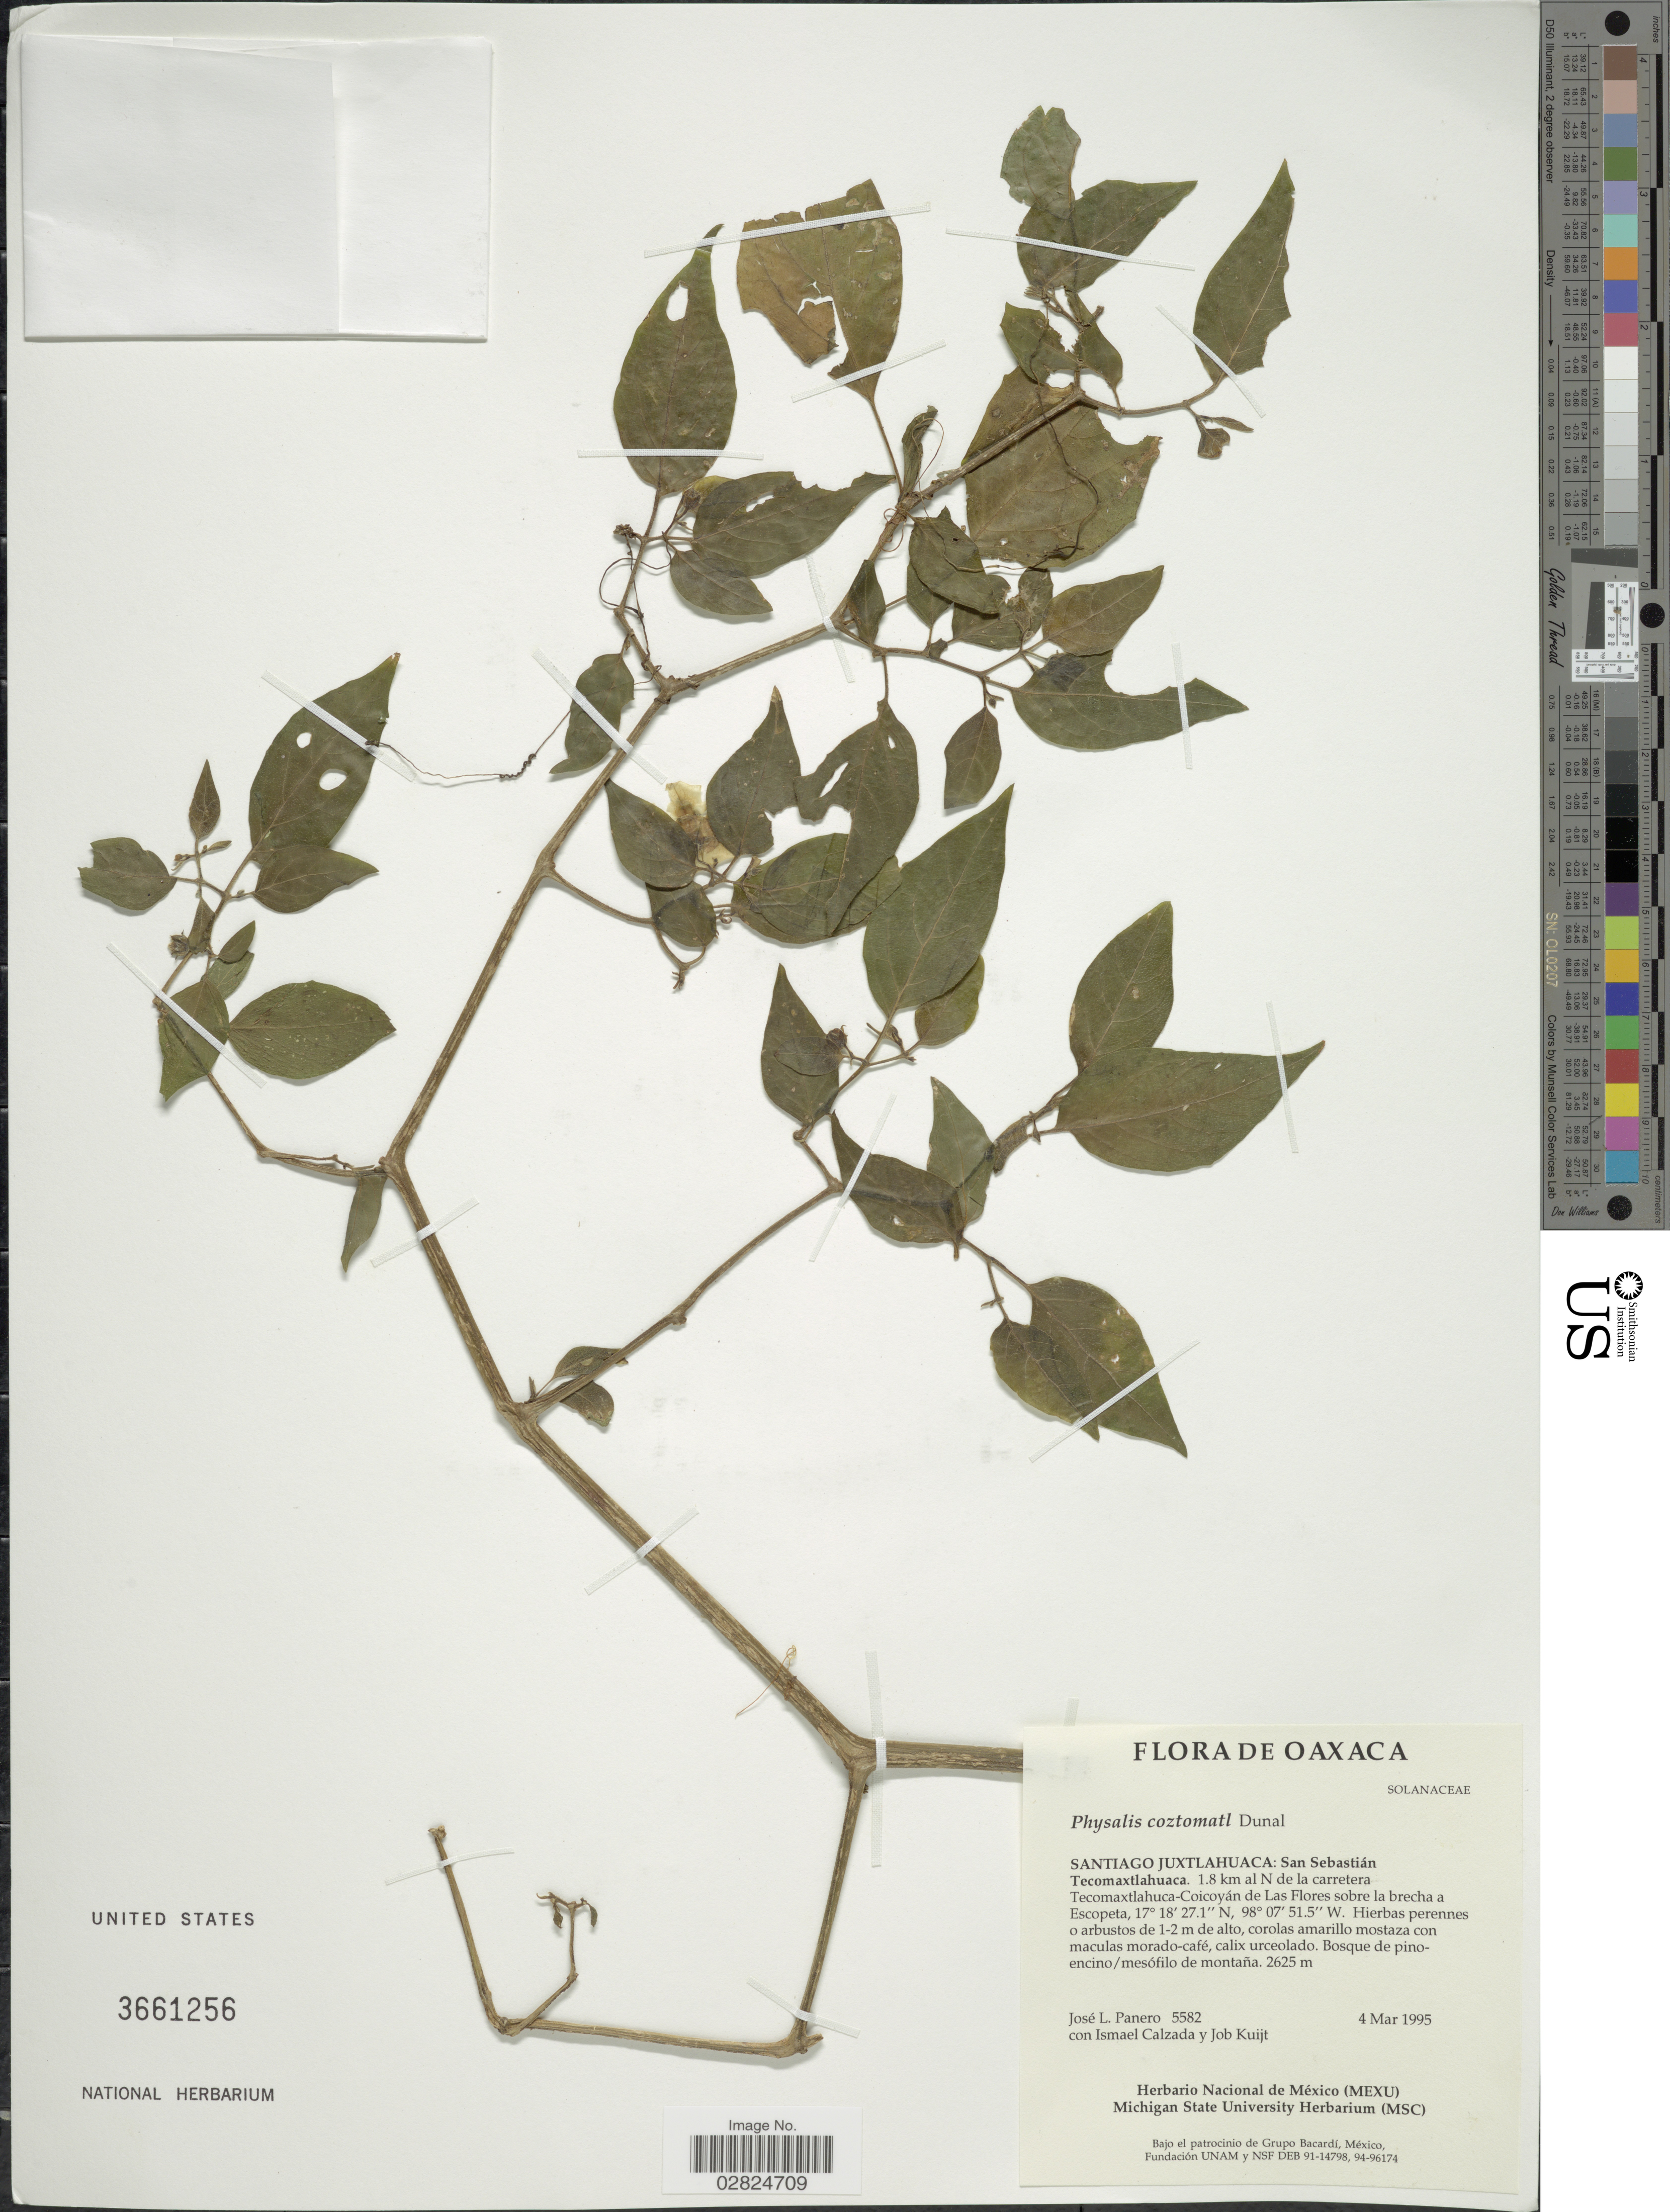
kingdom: Plantae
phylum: Tracheophyta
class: Magnoliopsida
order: Solanales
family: Solanaceae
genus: Physalis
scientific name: Physalis coztomatl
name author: Dunal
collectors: J. L. Panero, I. Calzada & J. Kuijt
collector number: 5582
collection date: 1995-03-04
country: Mexico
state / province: Oaxaca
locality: Santiago Juxtlahuaca: San Sebastián. Tecomaxtlahuaca. 1.8 km al N de la carretera Tecomaxtlahuca-Coicoyán de Las Flores sobre la brecha a Escopeta.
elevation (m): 2625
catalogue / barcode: US 3661256